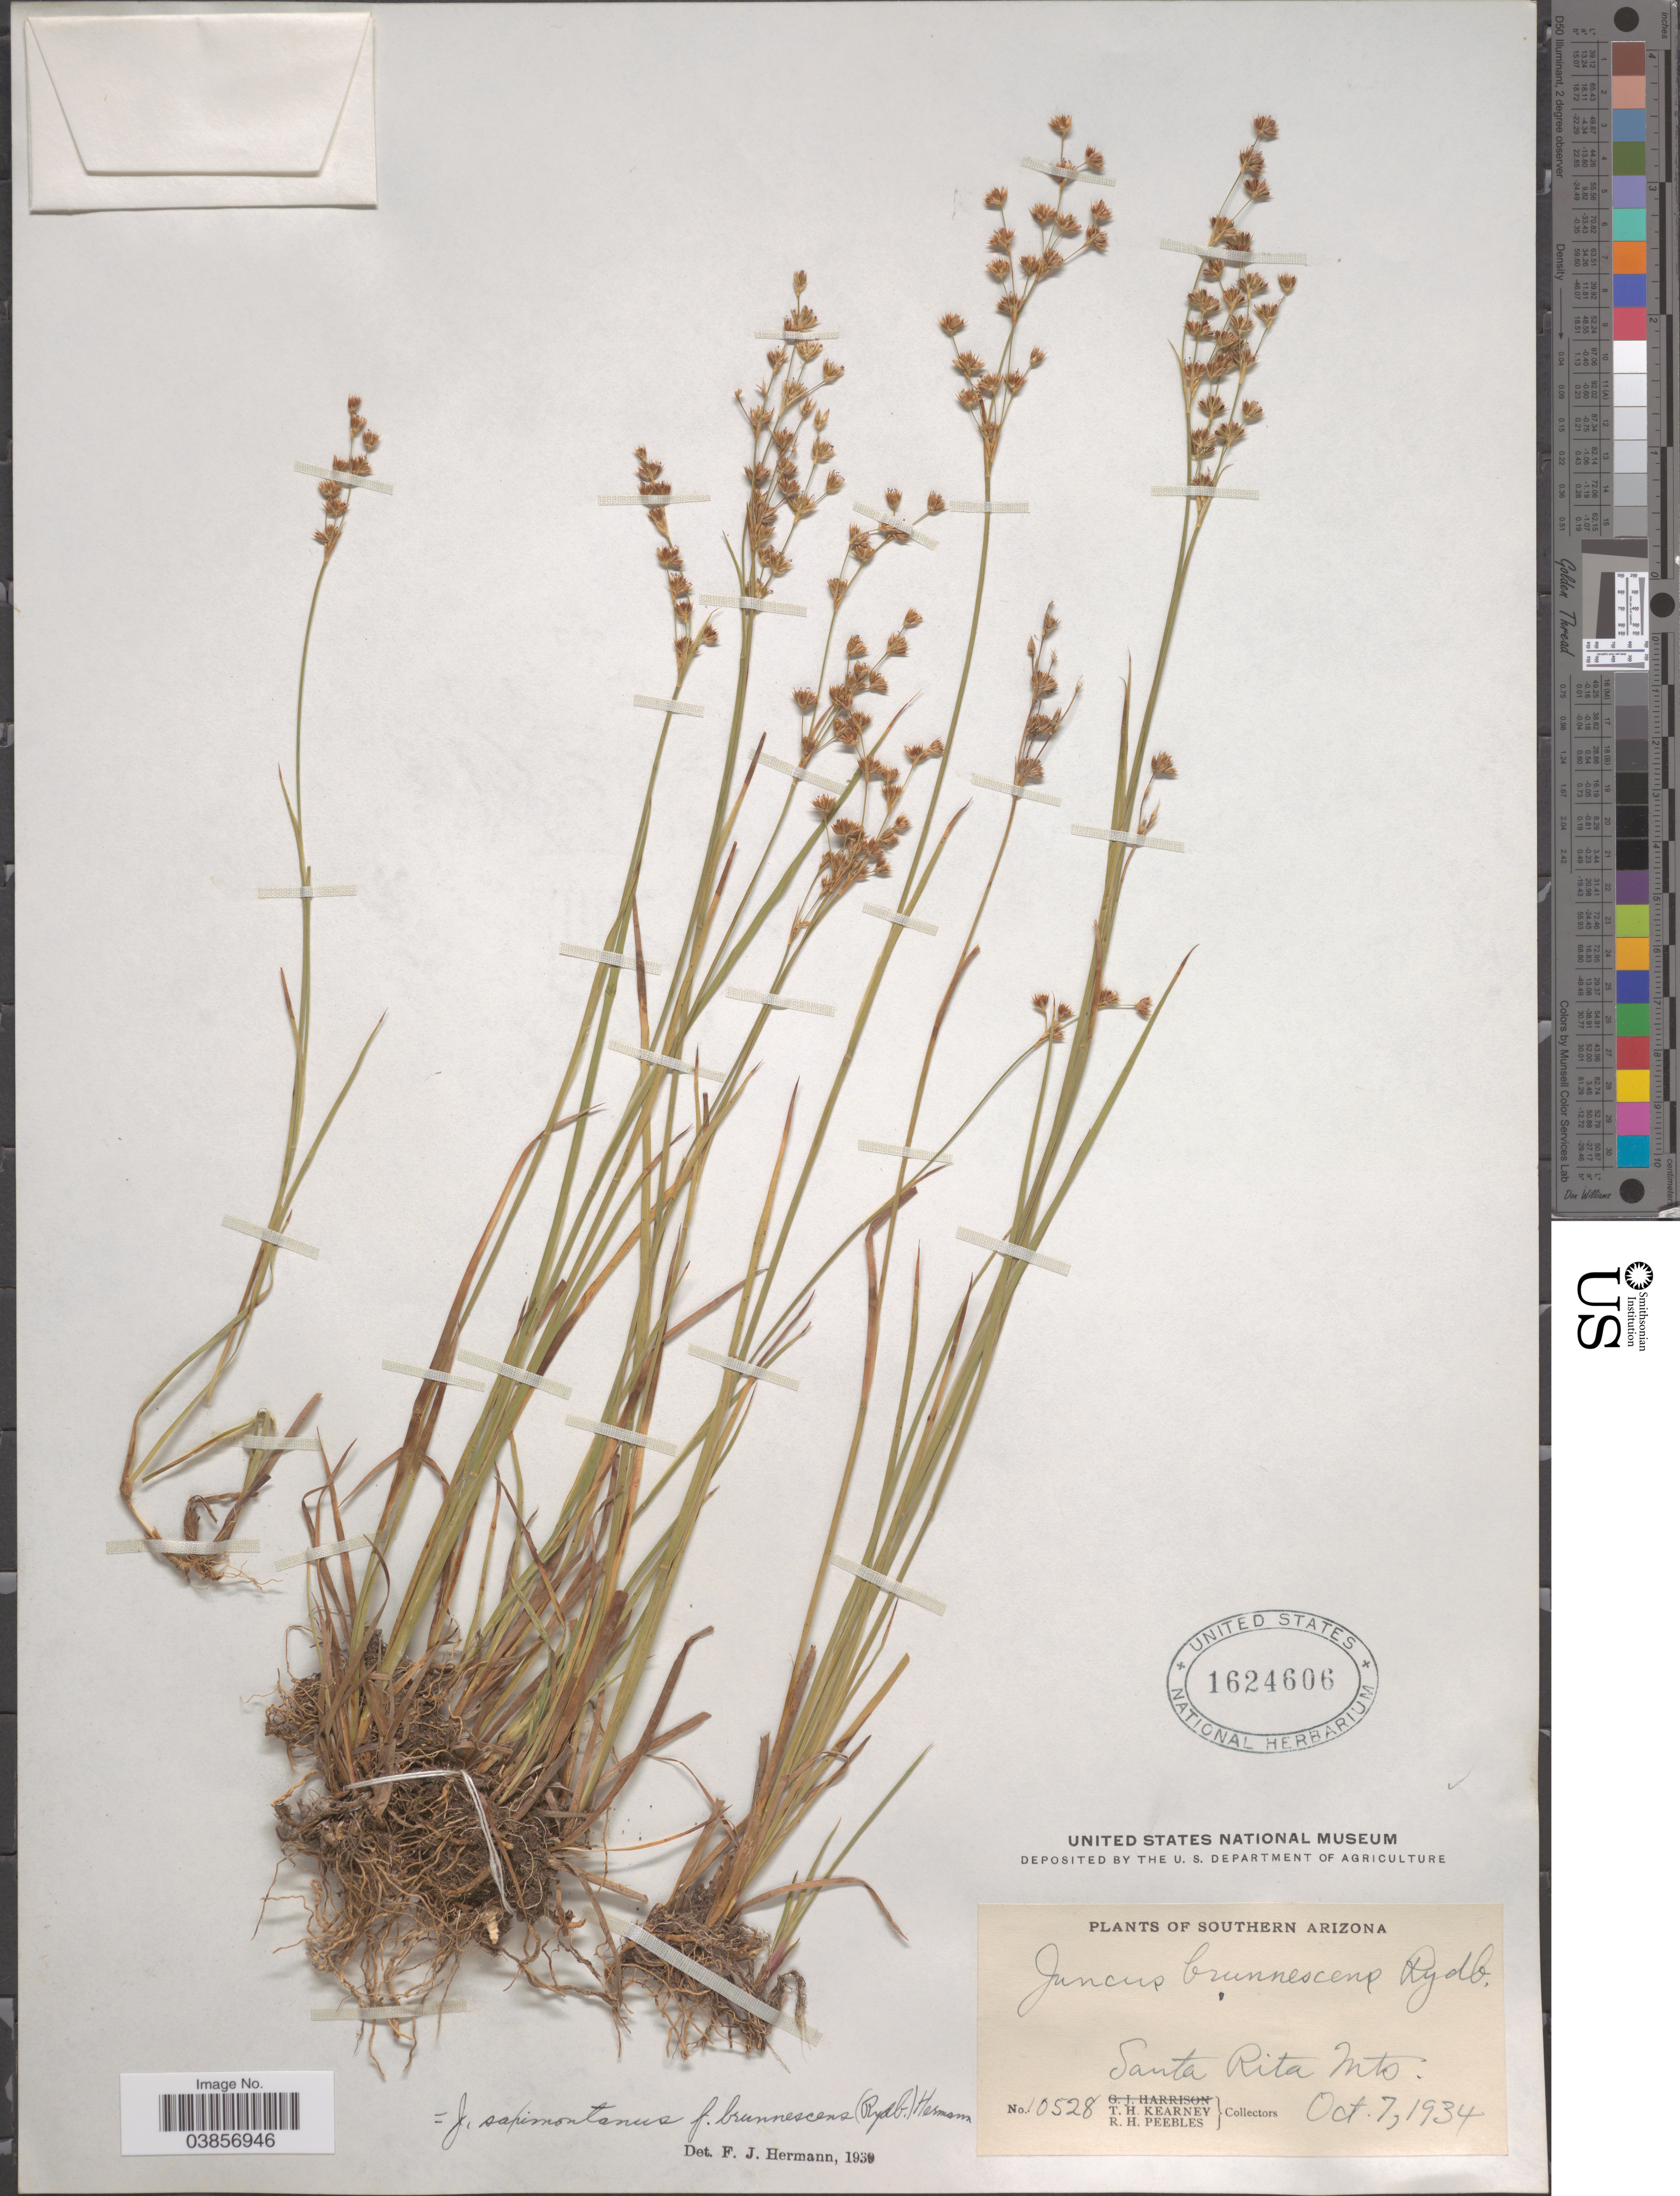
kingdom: Plantae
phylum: Tracheophyta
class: Liliopsida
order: Poales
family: Juncaceae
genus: Juncus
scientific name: Juncus saximontanus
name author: A. Nelson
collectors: T. H. Kearney & R. H. Peebles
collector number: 10528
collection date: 1934-10-07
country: United States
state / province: Arizona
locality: Southern Arizona. Santa Rita Mts.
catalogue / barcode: US 1624606